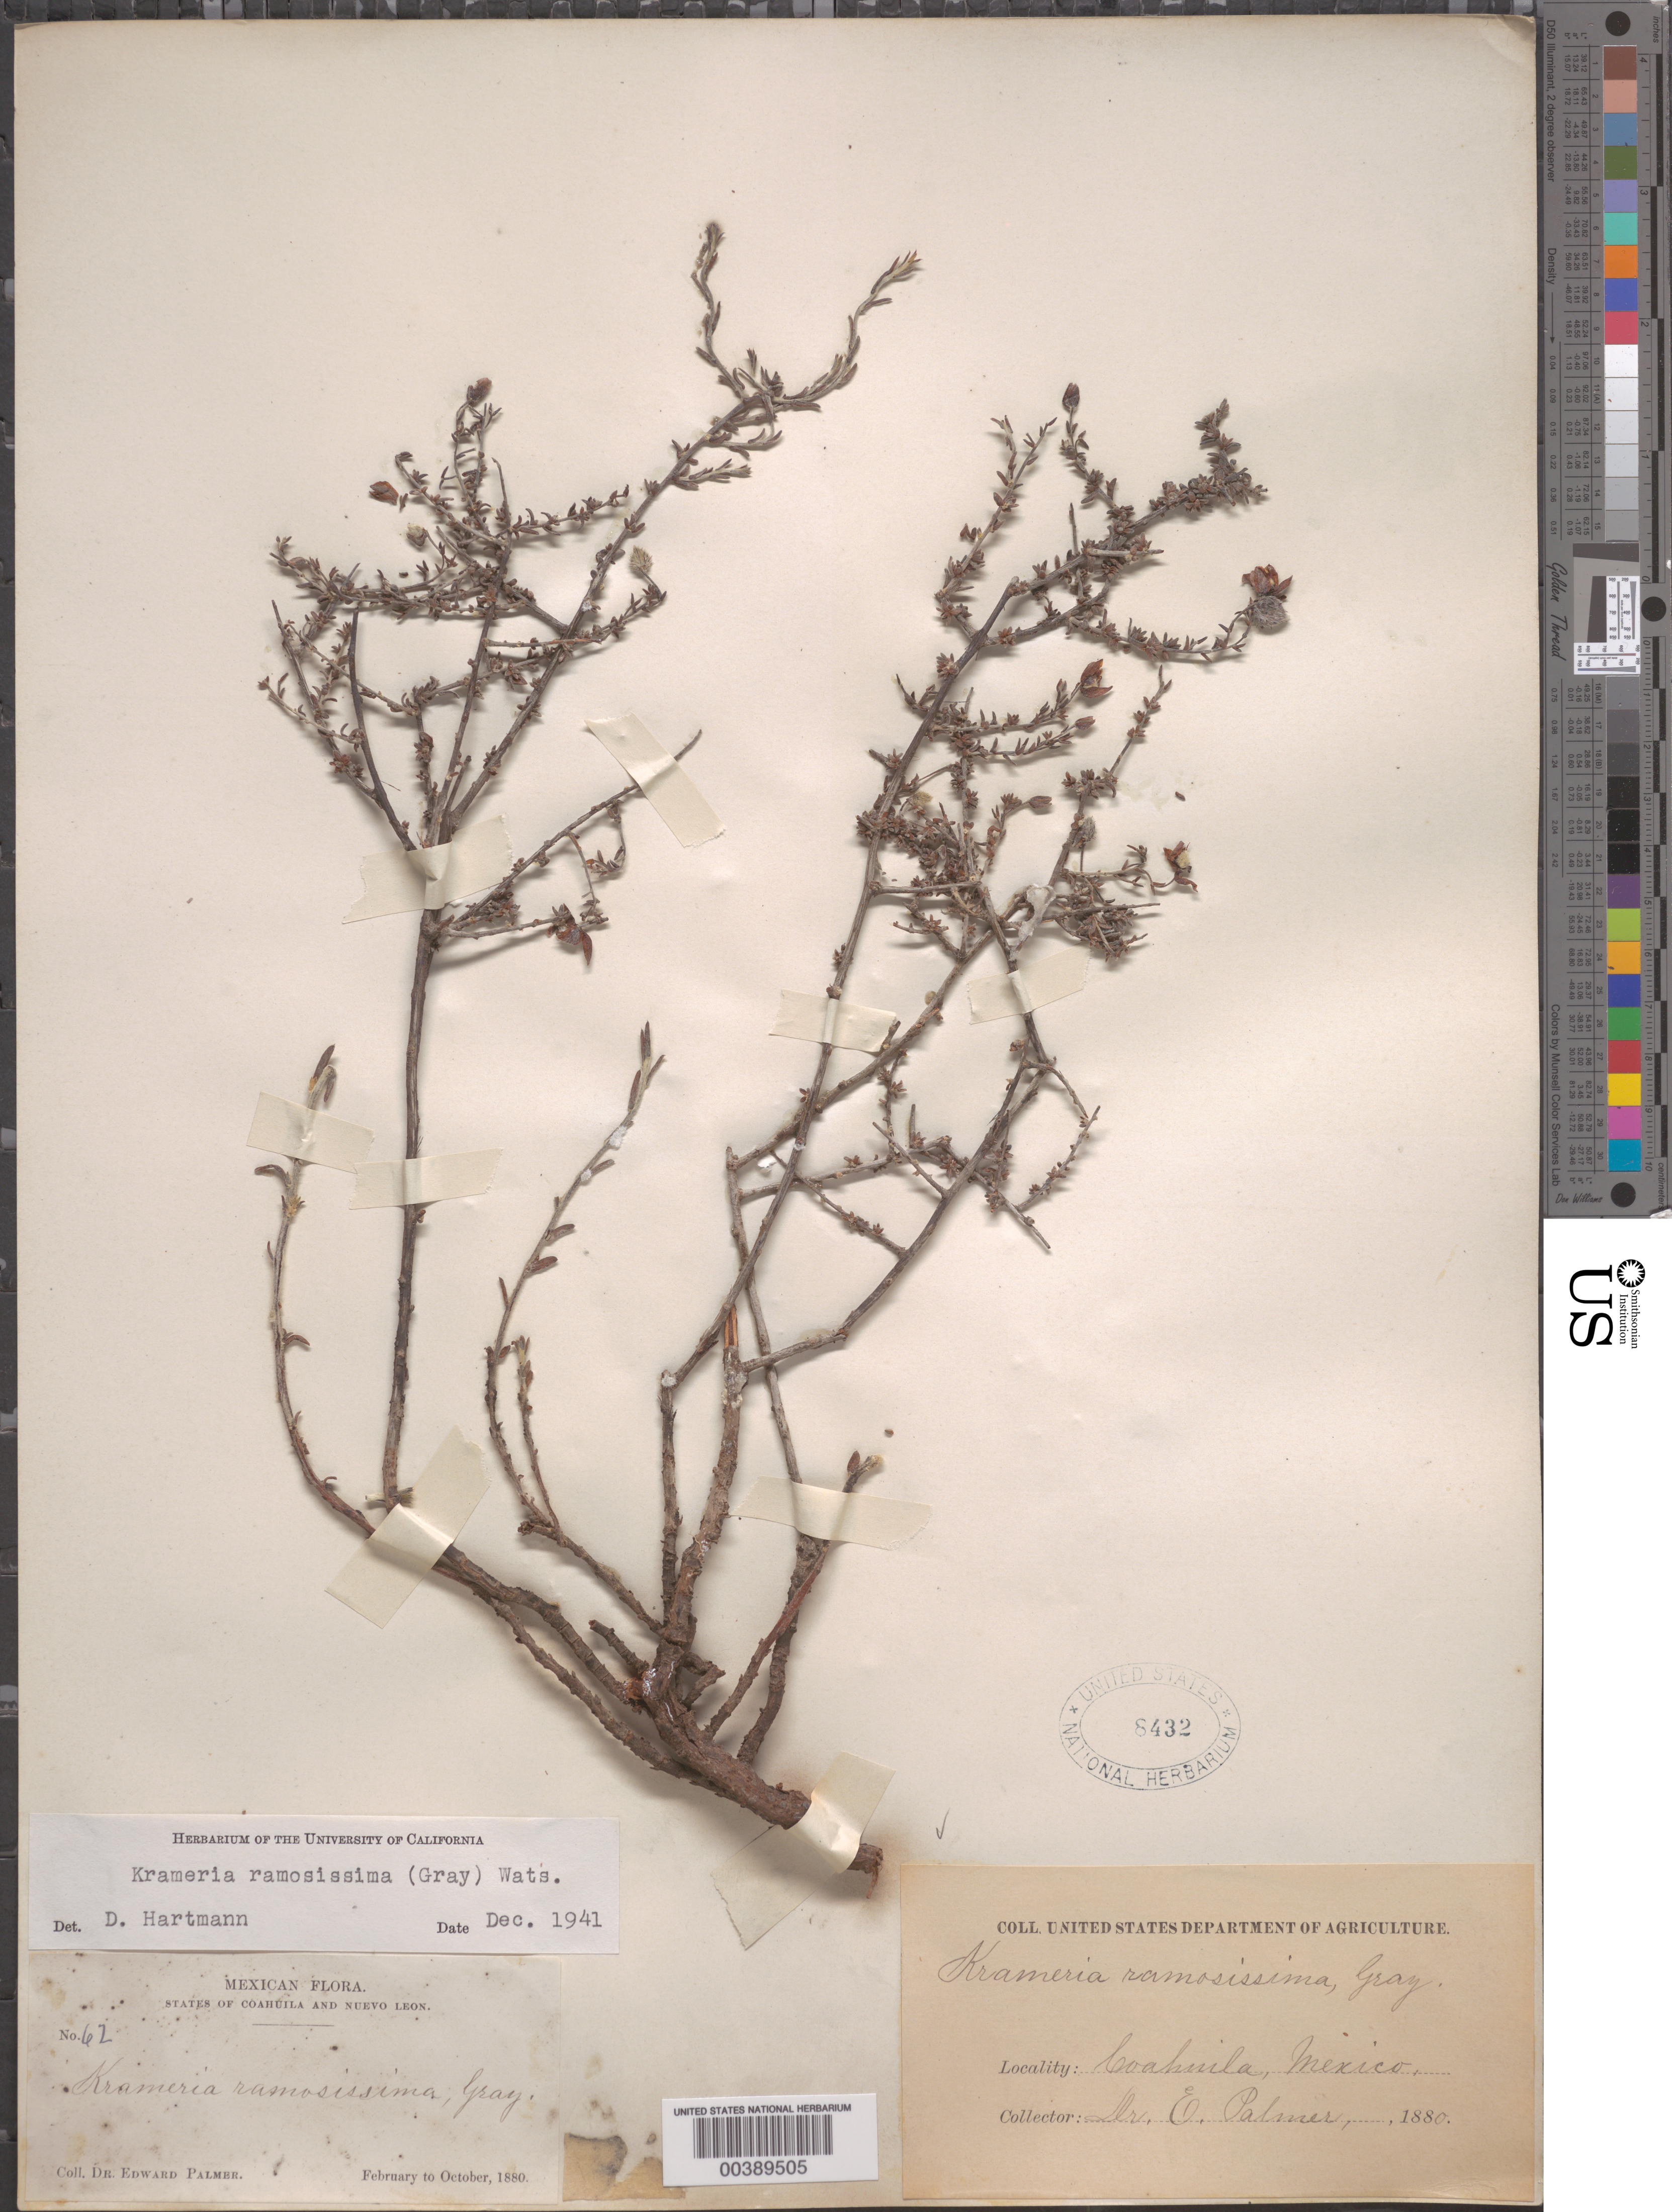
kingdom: Plantae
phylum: Tracheophyta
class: Magnoliopsida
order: Zygophyllales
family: Krameriaceae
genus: Krameria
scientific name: Krameria ramosissima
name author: (A. Gray) S. Watson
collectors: E. Palmer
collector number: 62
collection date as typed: Feb 1880 to -- Oct 1880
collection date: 1880-02/1880-10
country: Mexico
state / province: Coahuila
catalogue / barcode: US 8432